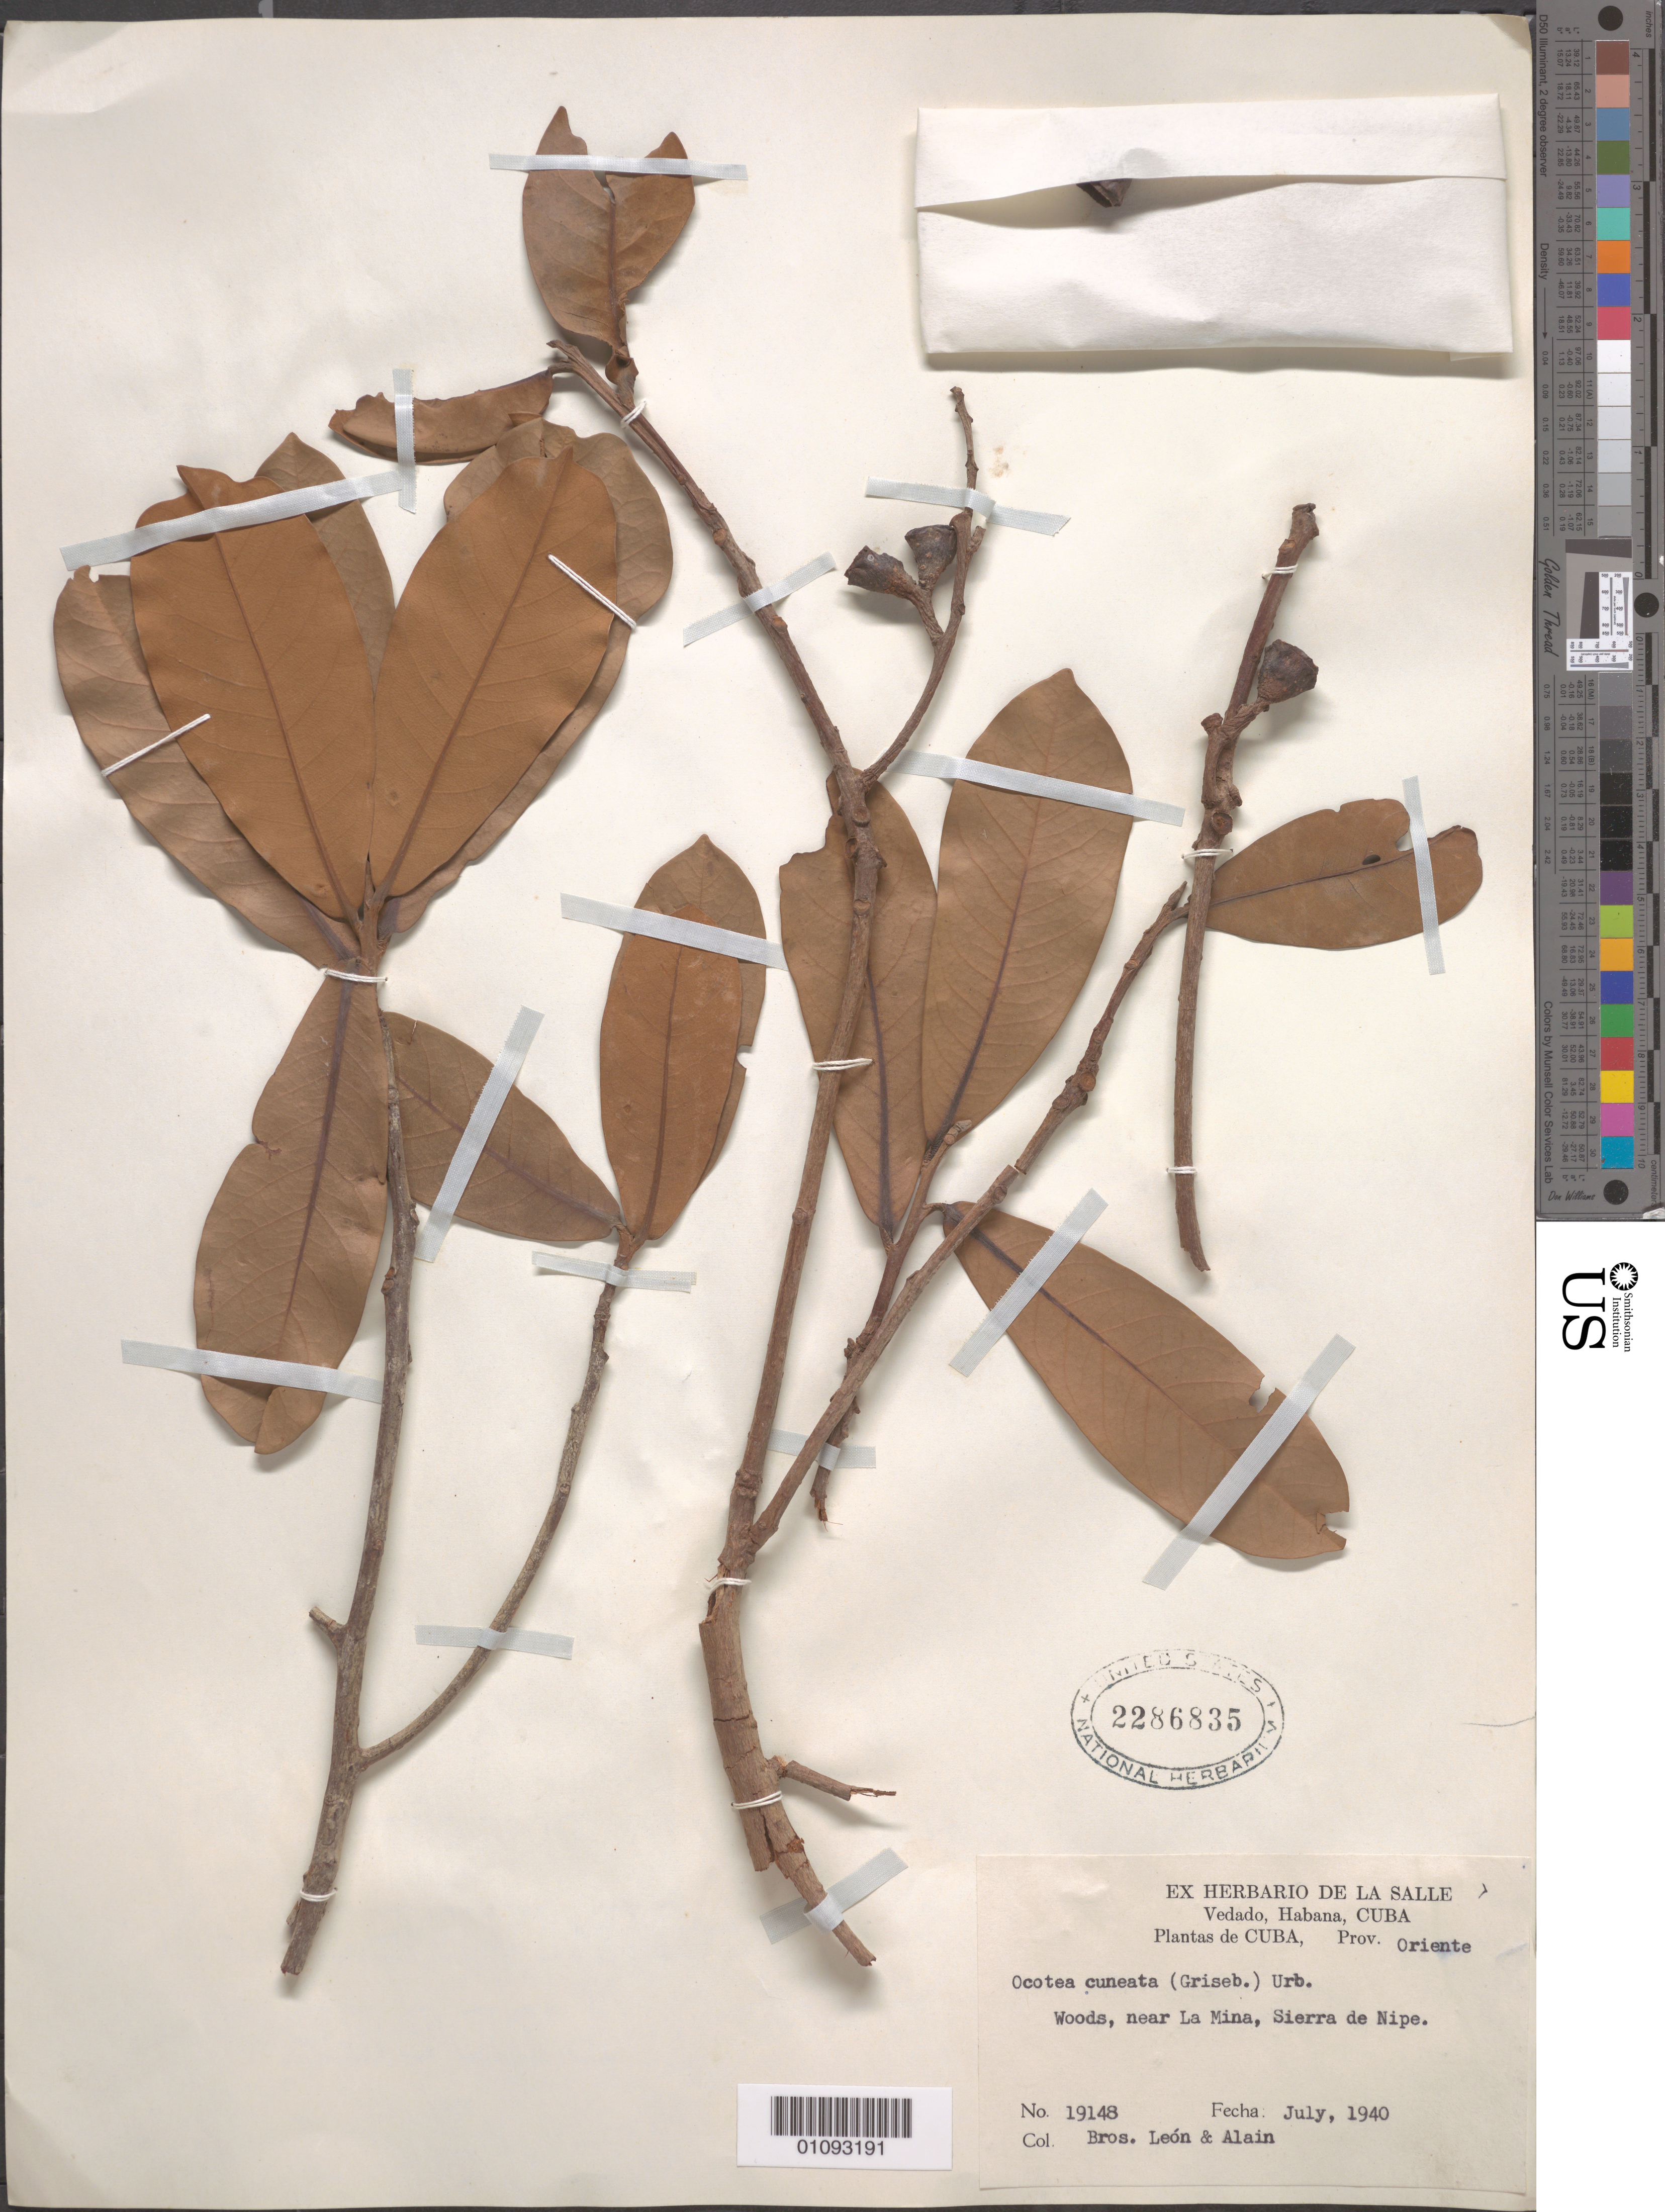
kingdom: Plantae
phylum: Tracheophyta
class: Magnoliopsida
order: Laurales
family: Lauraceae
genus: Ocotea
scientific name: Ocotea cuneata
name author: (Griseb.) M. Gómez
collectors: Bro. León & A. H. Liogier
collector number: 19148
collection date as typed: Jul 1940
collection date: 1940-07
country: Cuba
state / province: Holguín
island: Cuba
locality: La Mina, Sierra de Nipe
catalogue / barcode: US 2286835